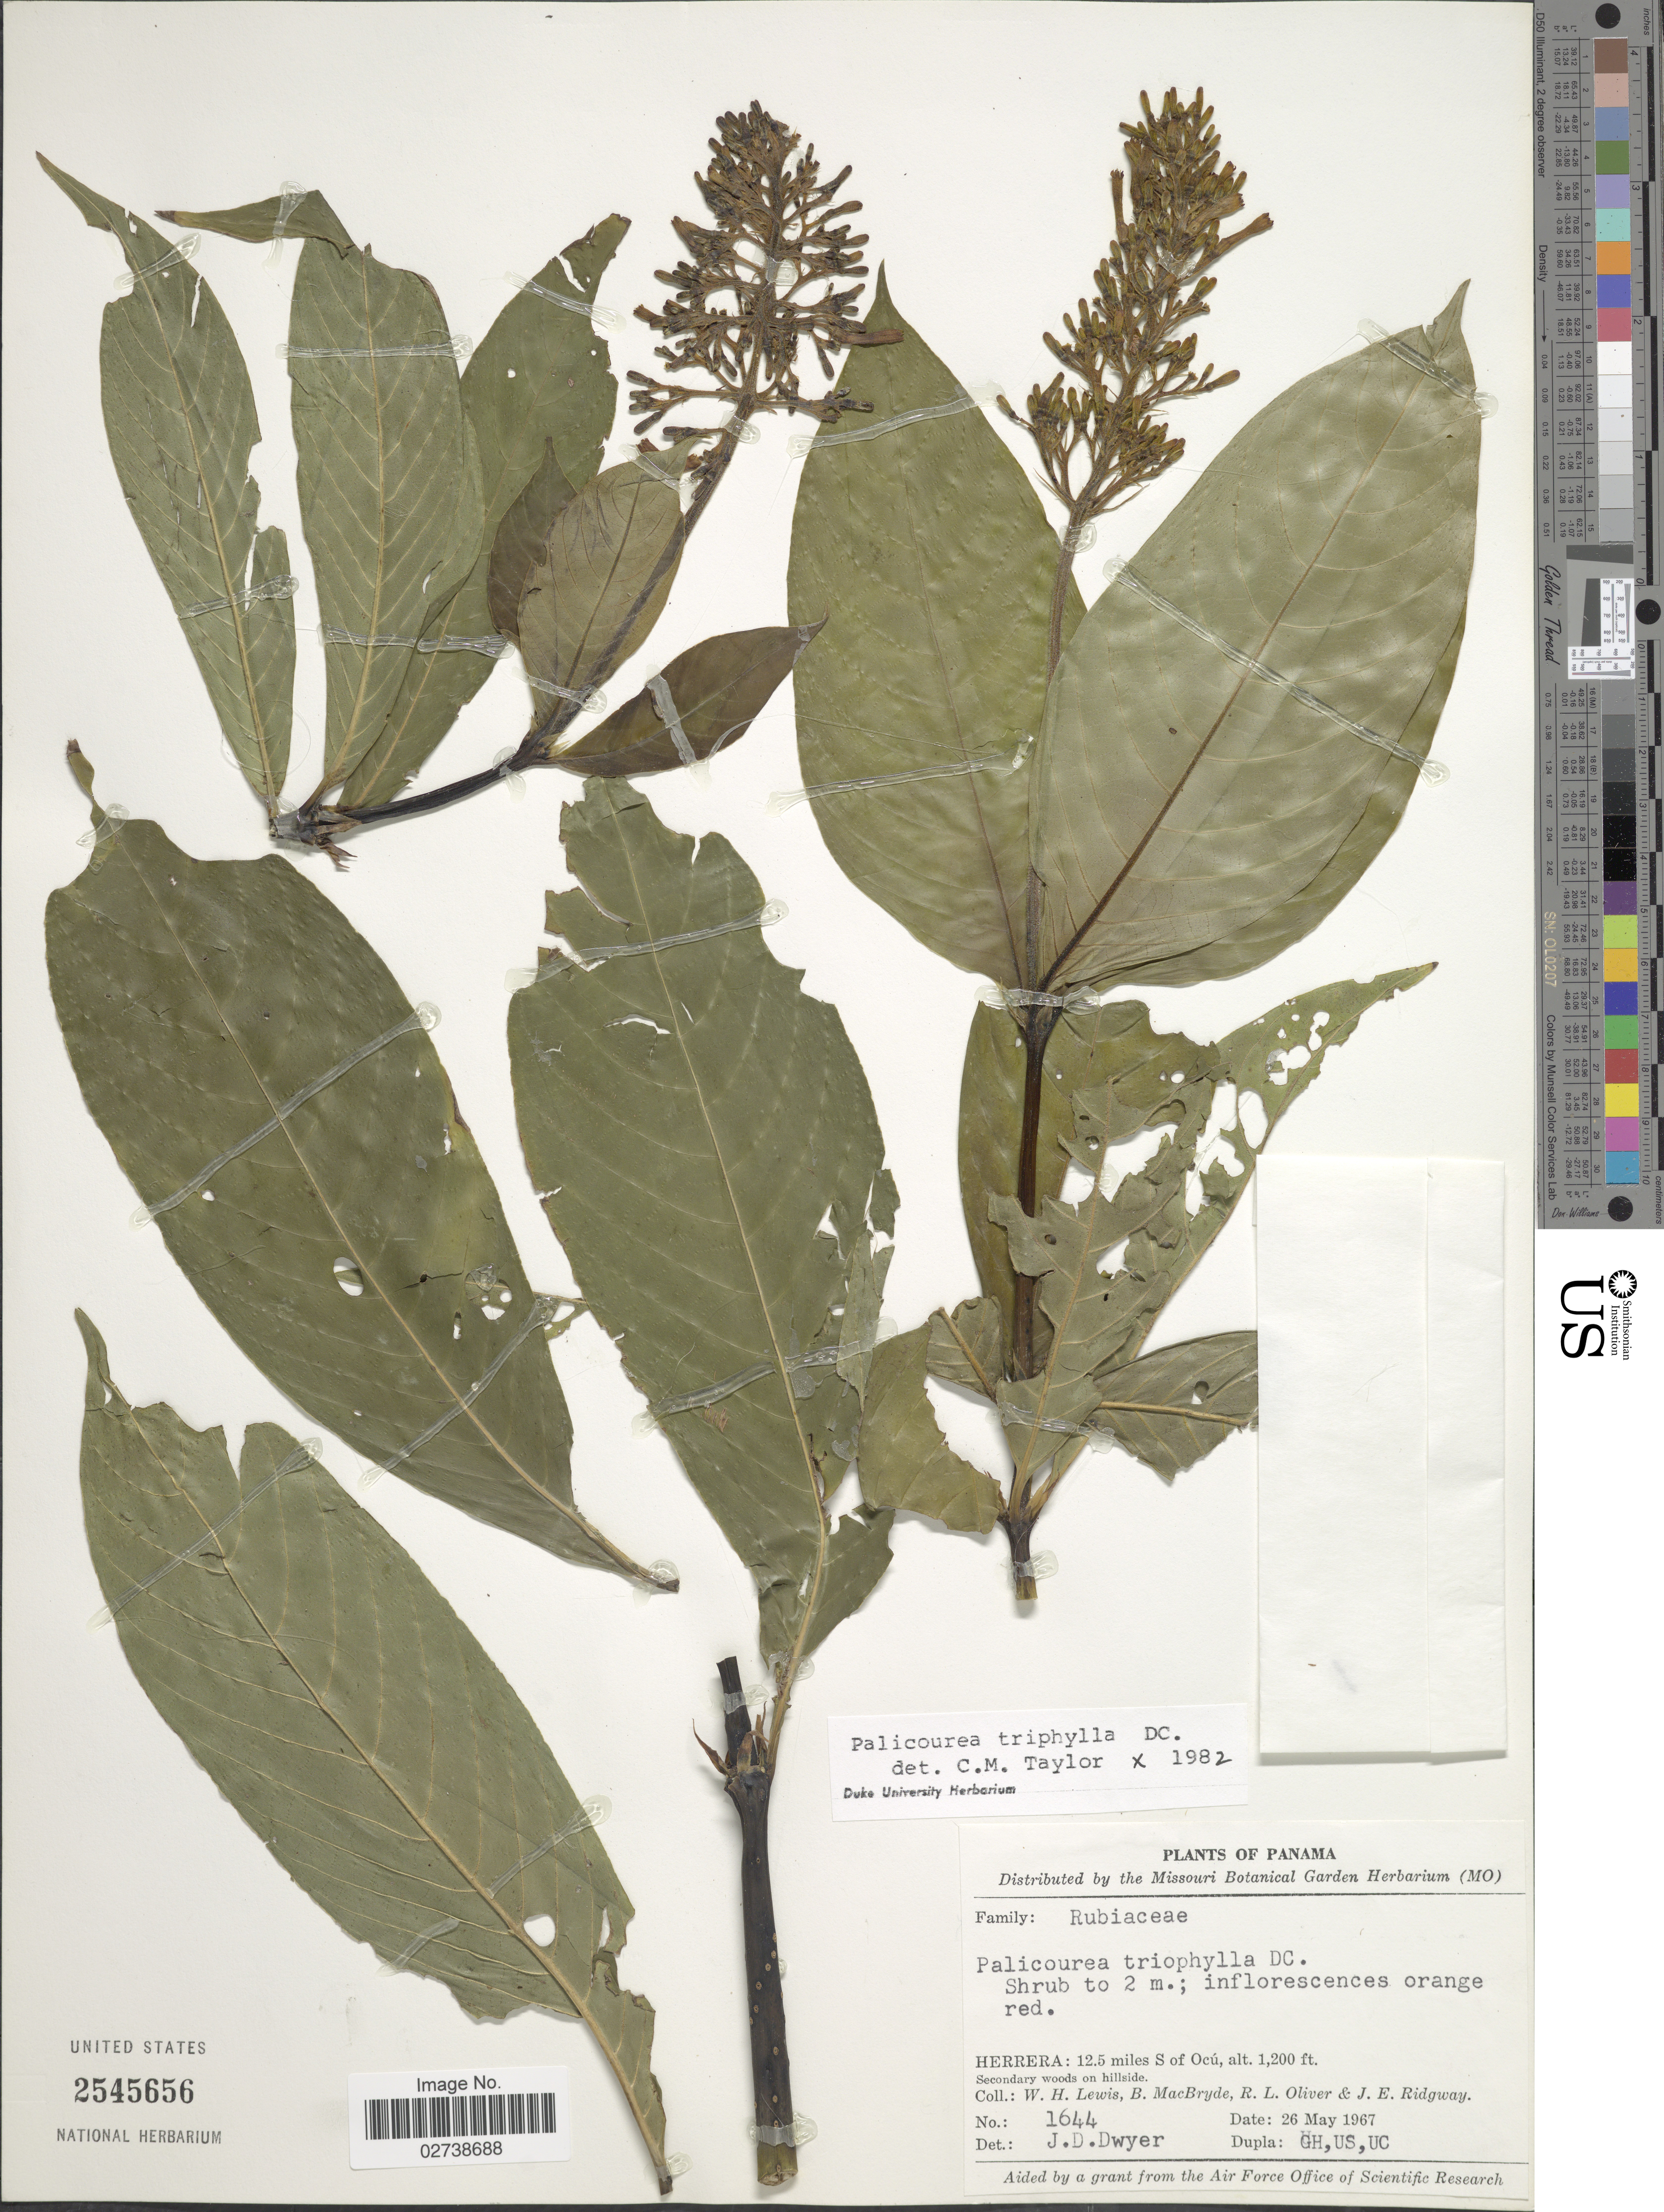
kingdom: Plantae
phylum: Tracheophyta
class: Magnoliopsida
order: Gentianales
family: Rubiaceae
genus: Palicourea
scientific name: Palicourea triphylla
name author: DC.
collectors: W. H. Lewis, B. MacBryde, R. Oliver & J. Ridgway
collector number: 1644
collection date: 1967-05-26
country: Panama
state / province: Herrera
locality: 12.5 miles S of Ocú. Secondary woods on hillside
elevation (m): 366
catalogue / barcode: US 2545656